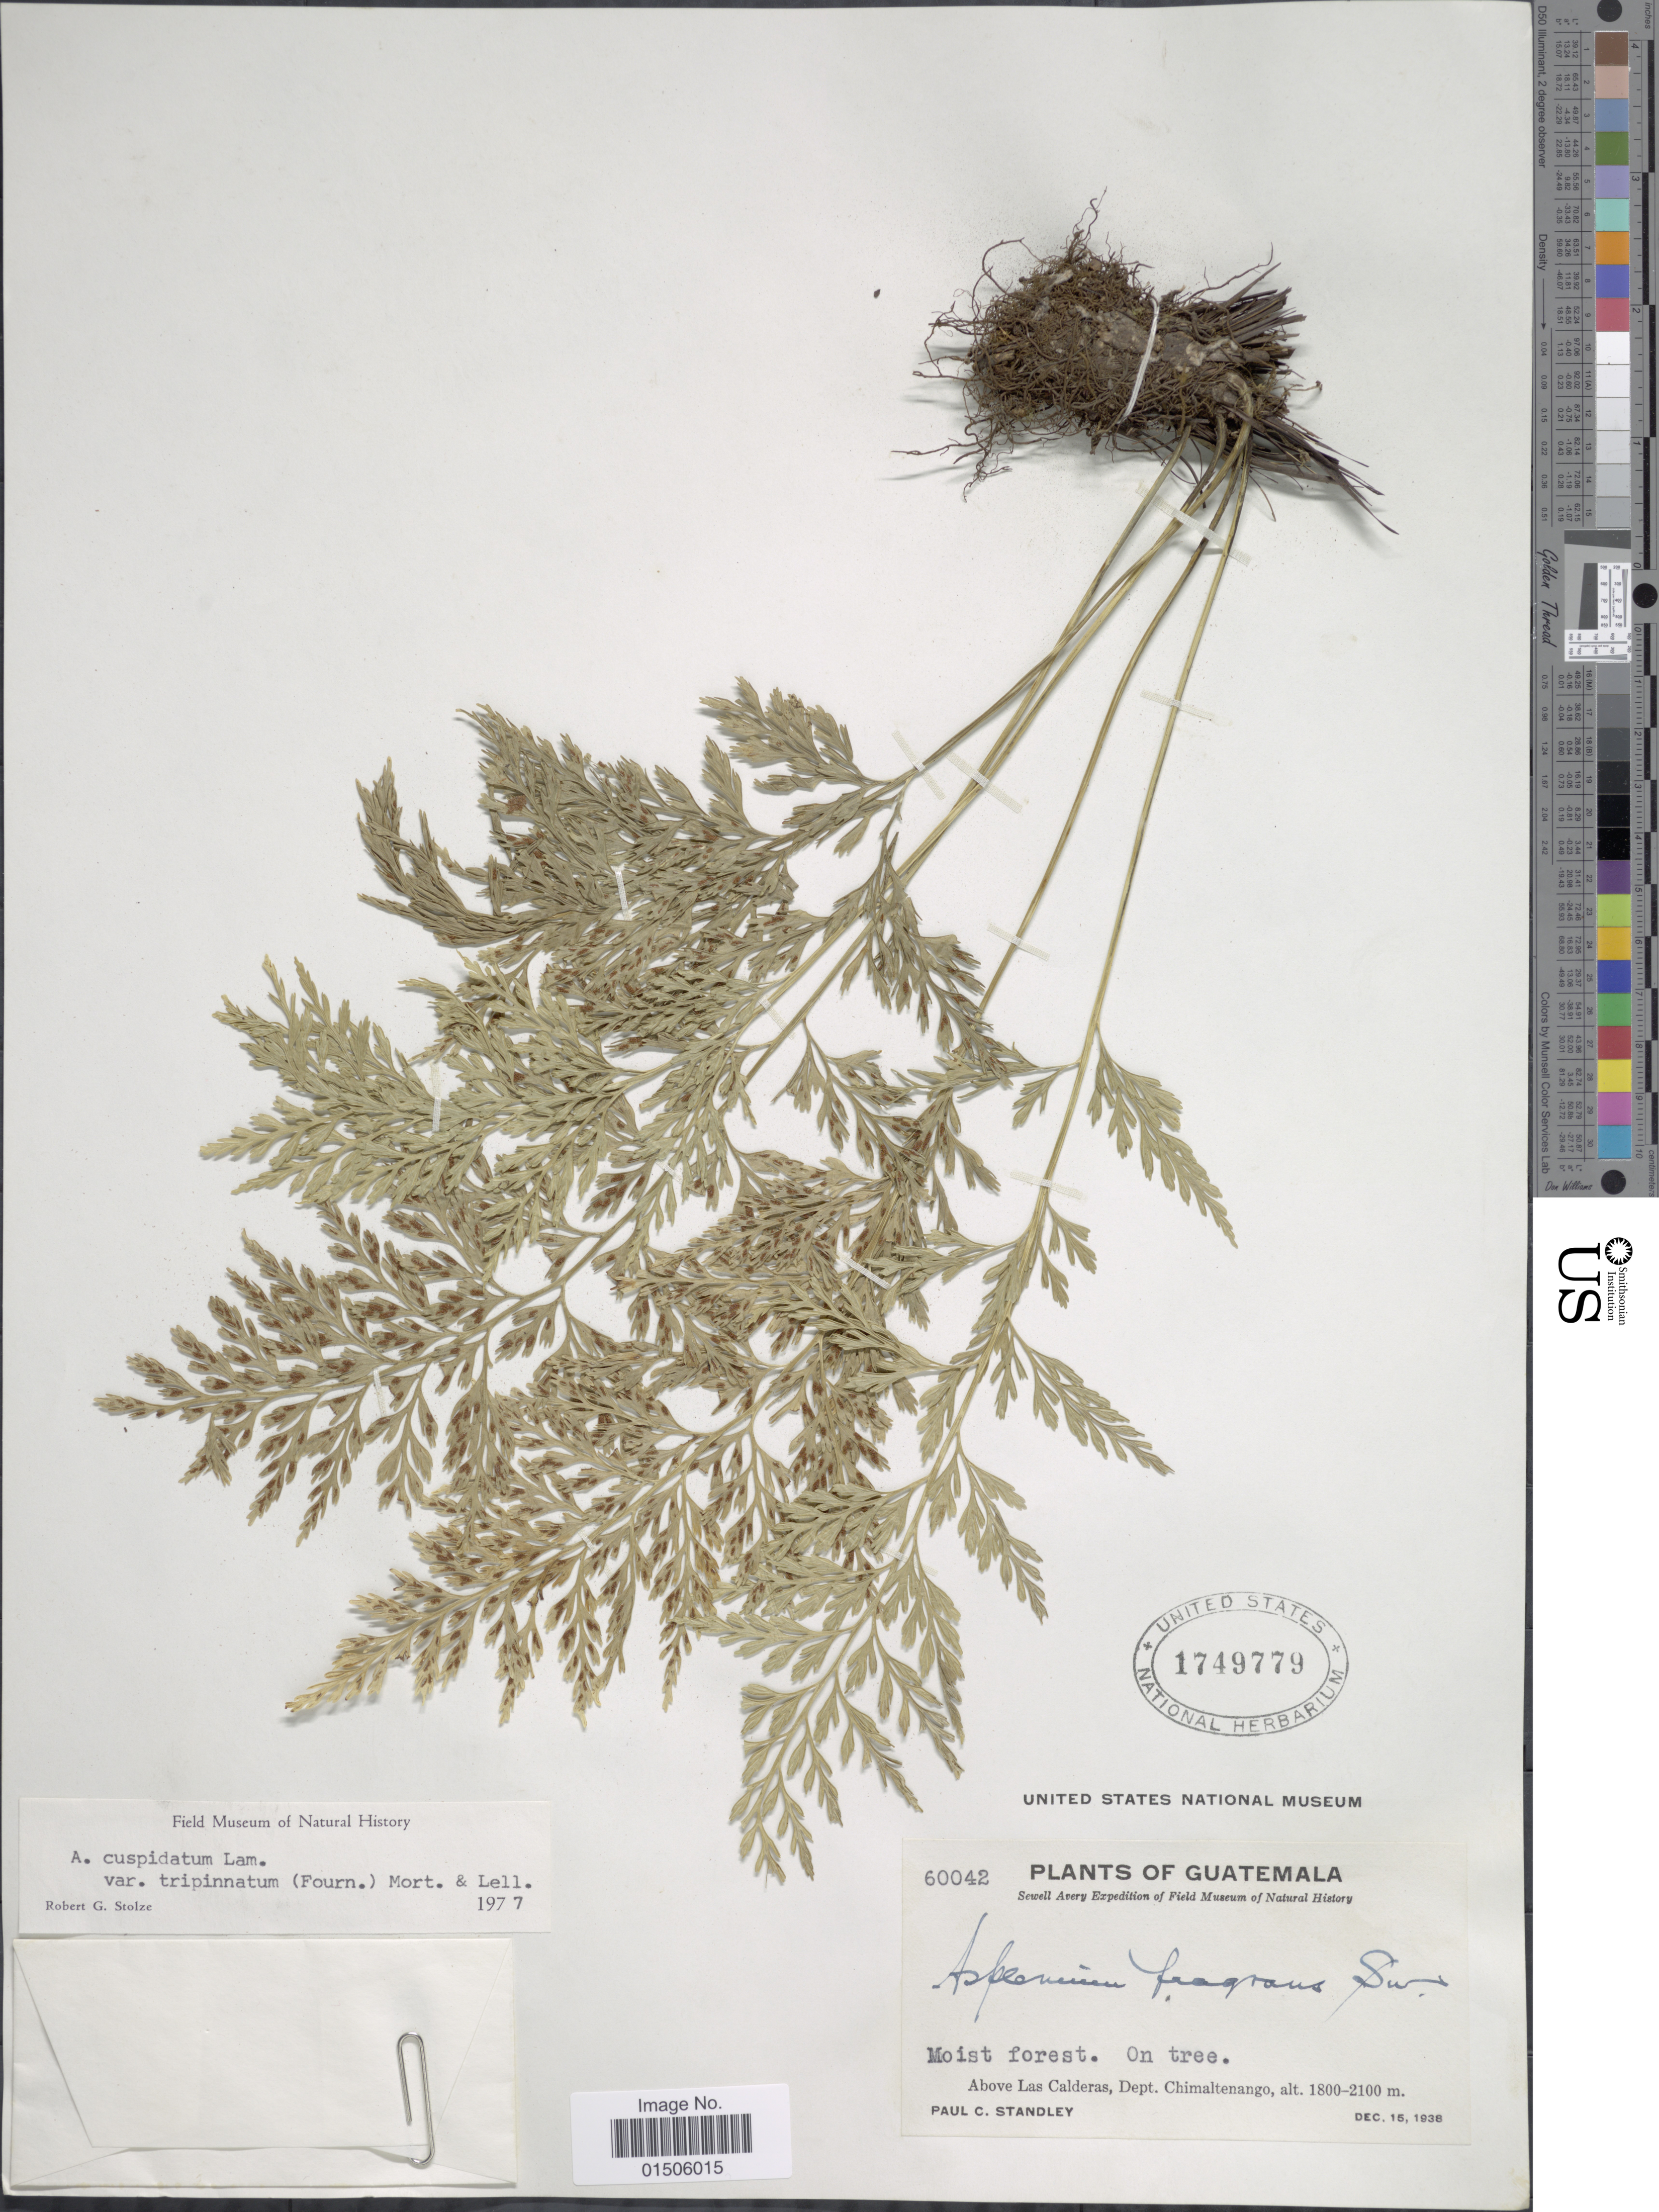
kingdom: Plantae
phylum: Tracheophyta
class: Polypodiopsida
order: Polypodiales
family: Aspleniaceae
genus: Asplenium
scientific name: Asplenium cuspidatum var. tripinnatum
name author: (E. Fourn.) C.V. Morton & Lellinger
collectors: P. C. Standley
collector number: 60042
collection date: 1938-12-15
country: Guatemala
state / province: Chimaltenango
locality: Above Las Calderas, Dept. Chimaltenango.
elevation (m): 1800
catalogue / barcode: US 1749779